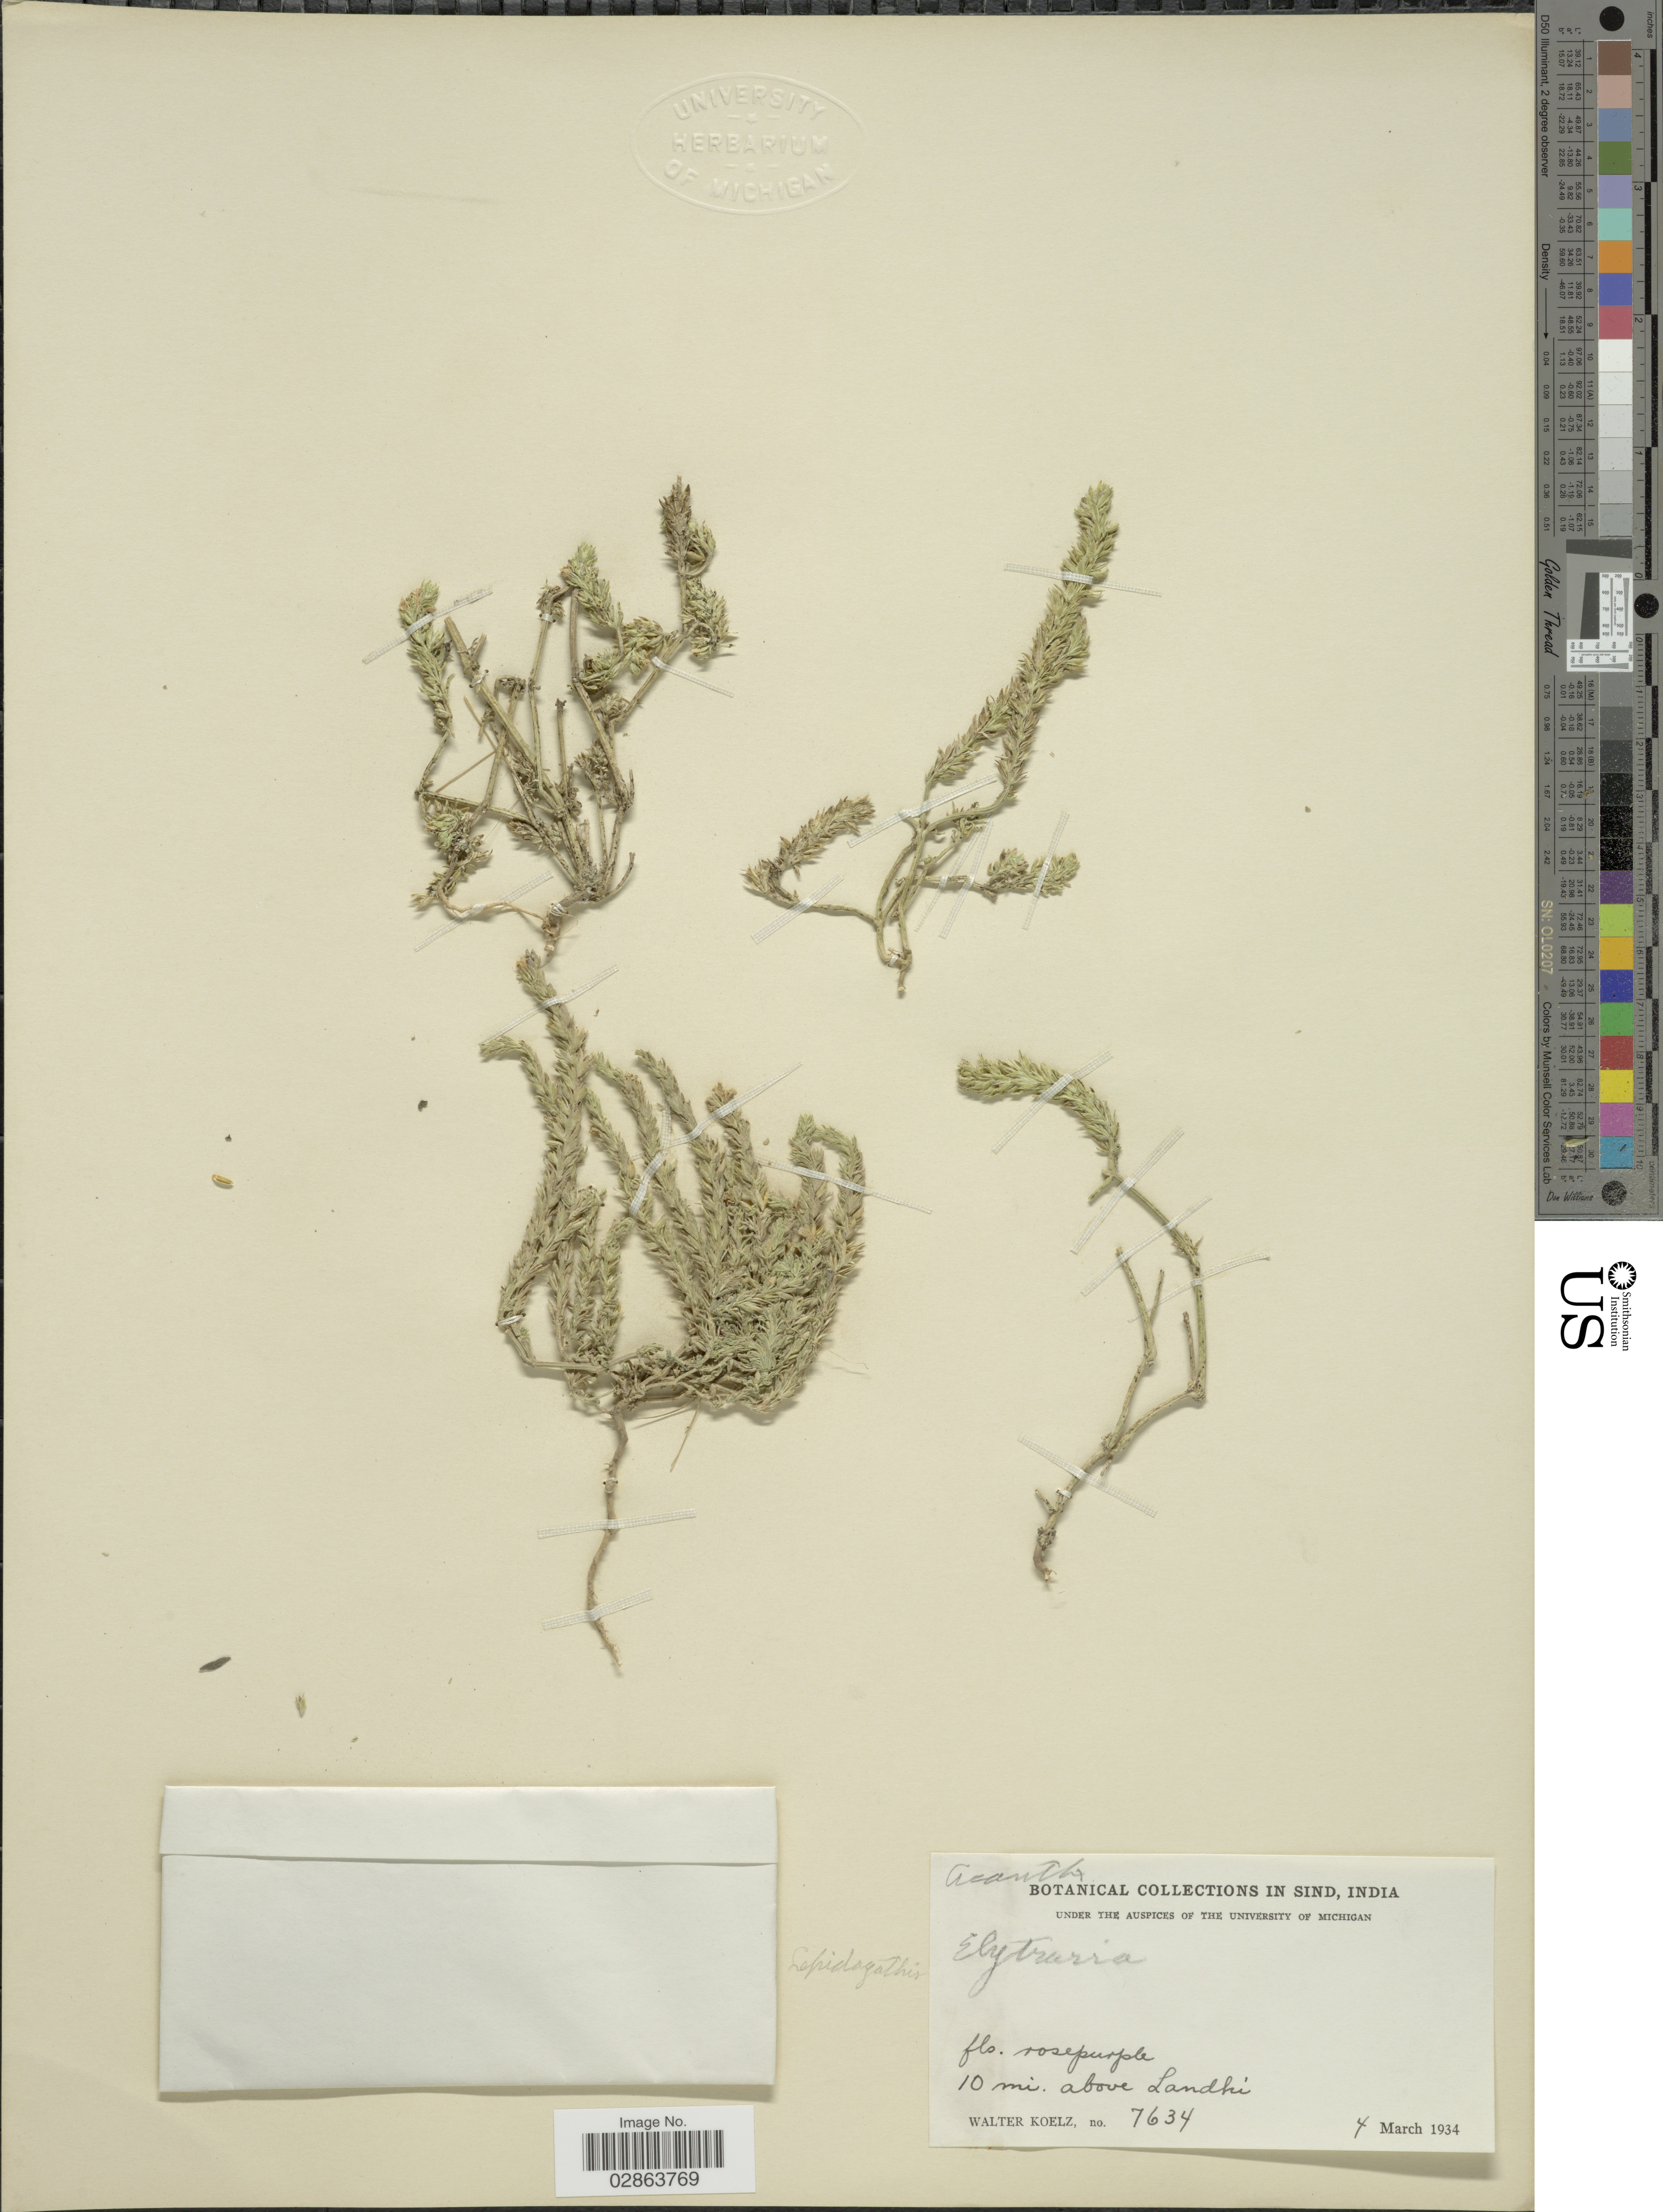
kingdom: Plantae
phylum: Tracheophyta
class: Magnoliopsida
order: Lamiales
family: Acanthaceae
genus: Lepidagathis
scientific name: Lepidagathis sp.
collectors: W. N. Koelz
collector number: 7634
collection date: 1934-03-04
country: Pakistan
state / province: Sindh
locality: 10 mi. above Landhi, Sind.